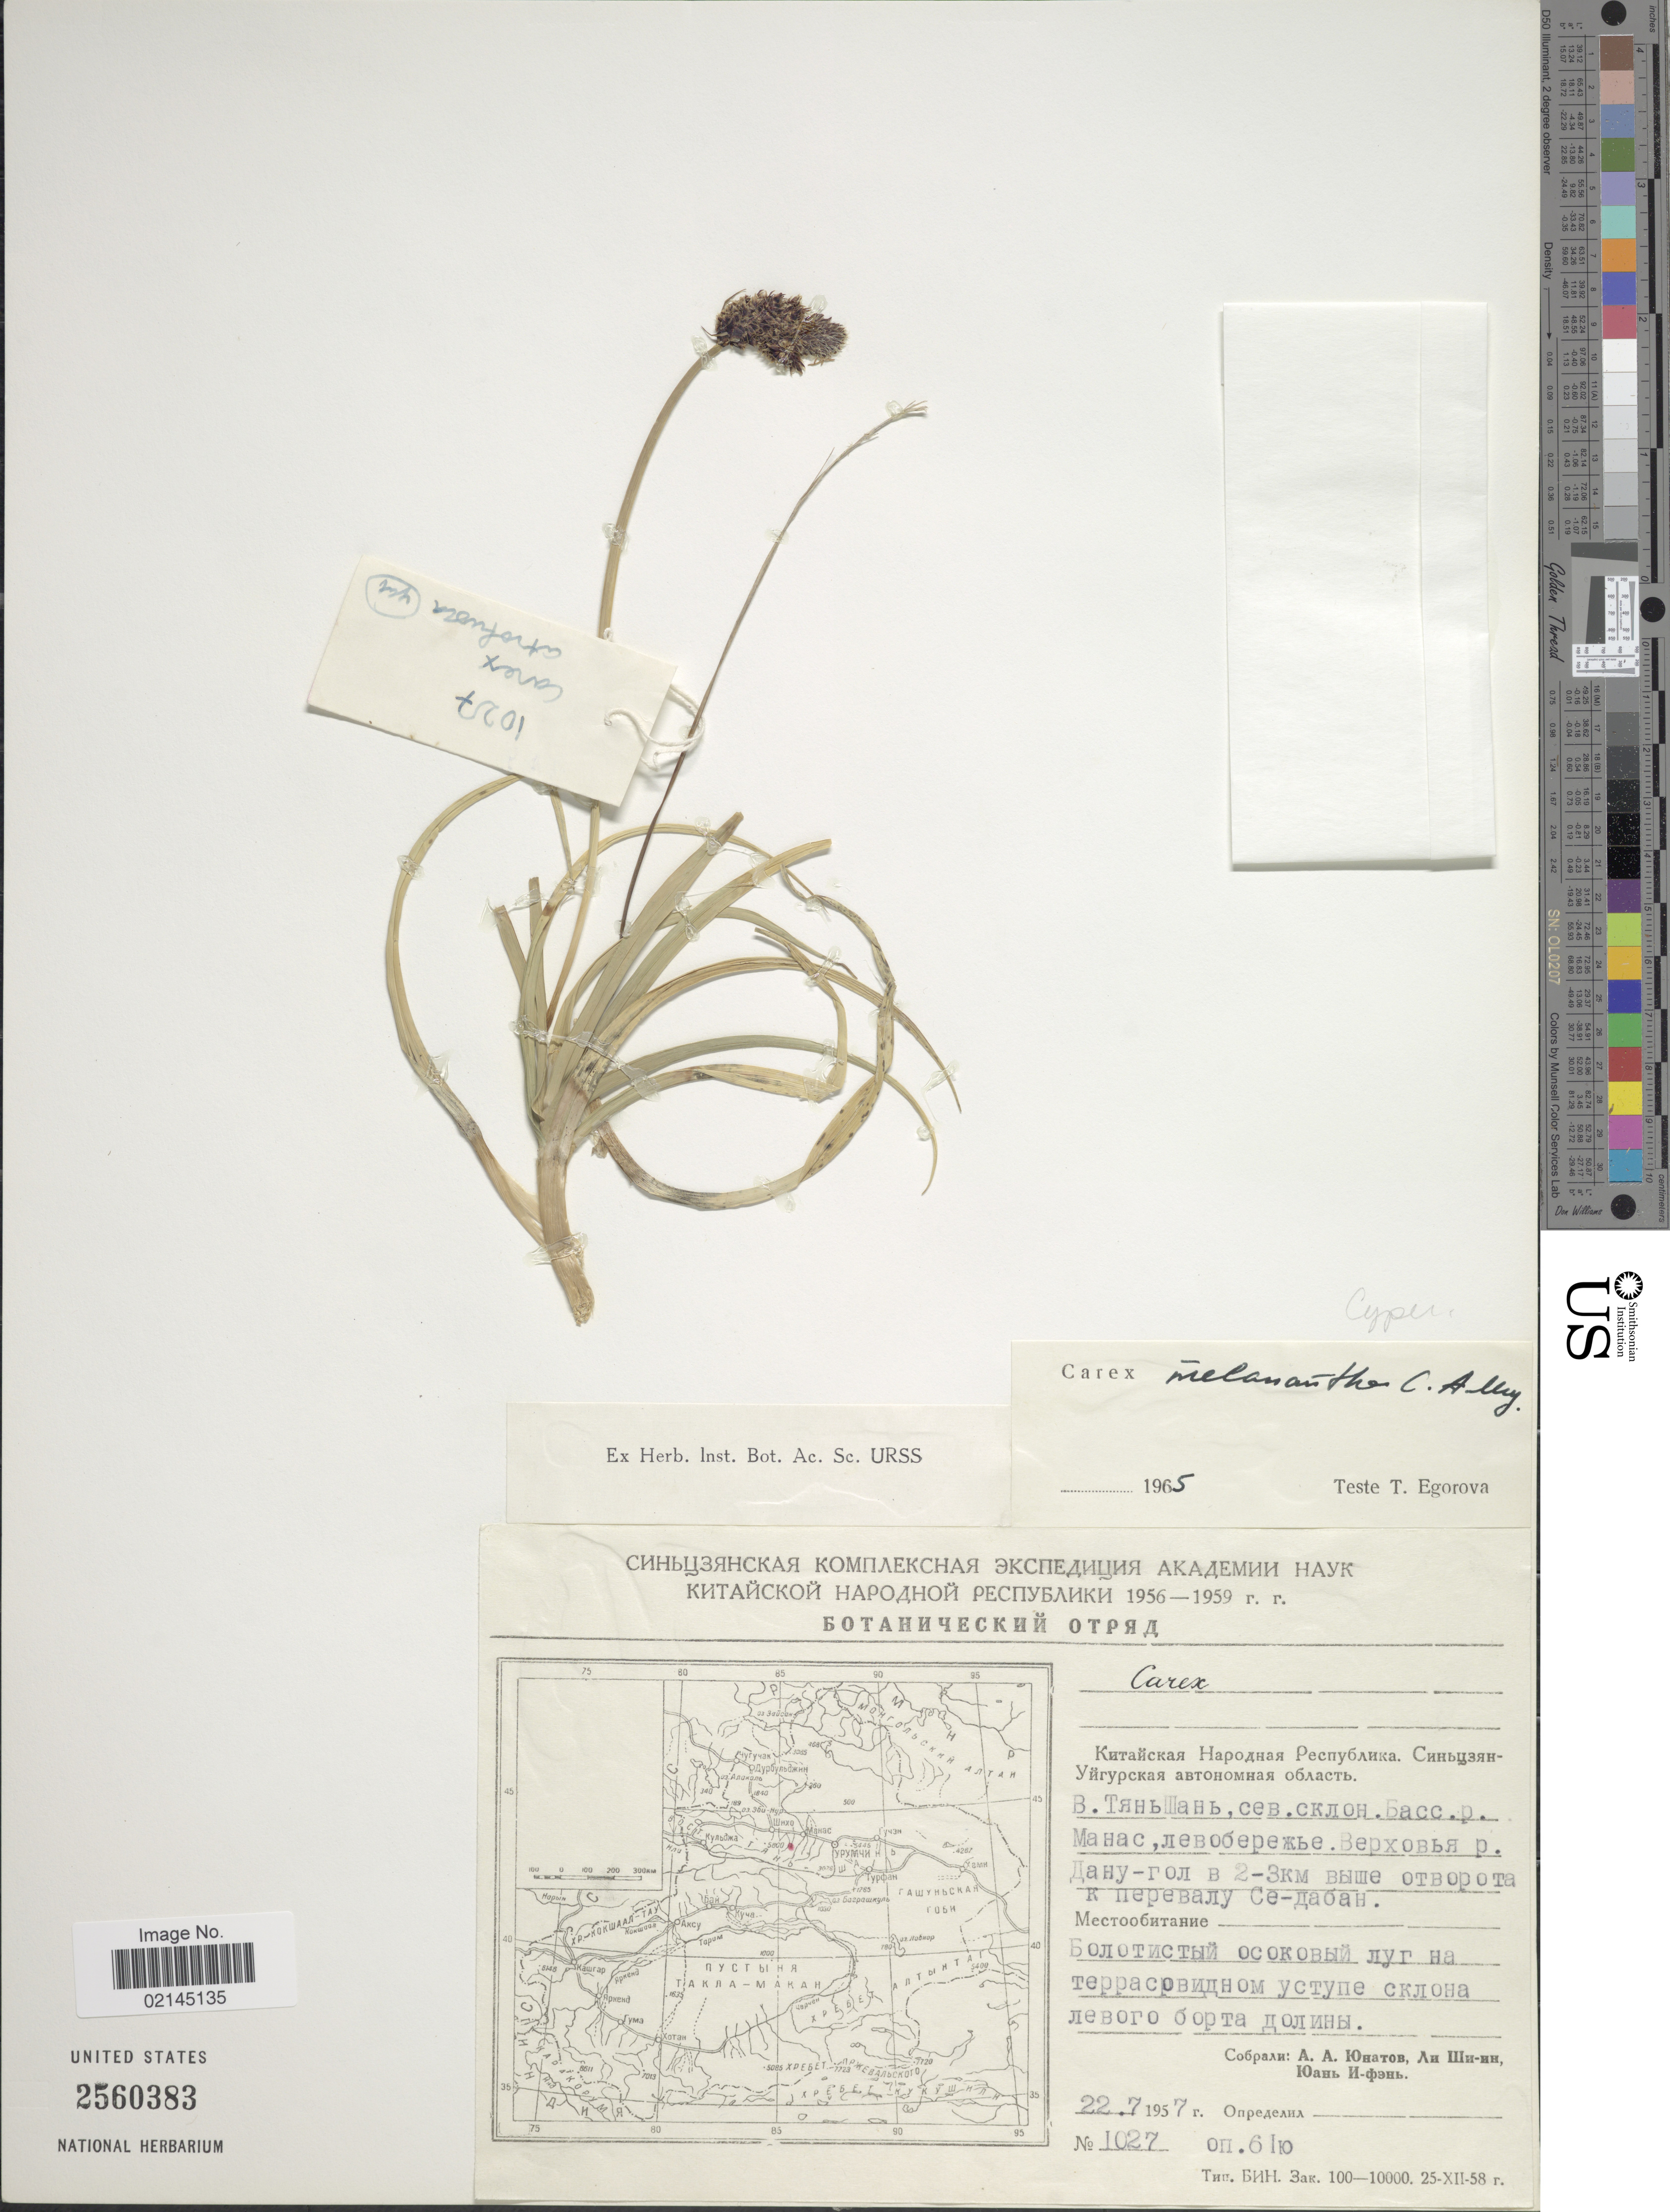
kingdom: Plantae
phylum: Tracheophyta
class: Liliopsida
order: Poales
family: Cyperaceae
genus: Carex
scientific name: Carex melanantha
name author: C.A. Mey.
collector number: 1027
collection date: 1957-07-22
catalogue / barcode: US 2560383